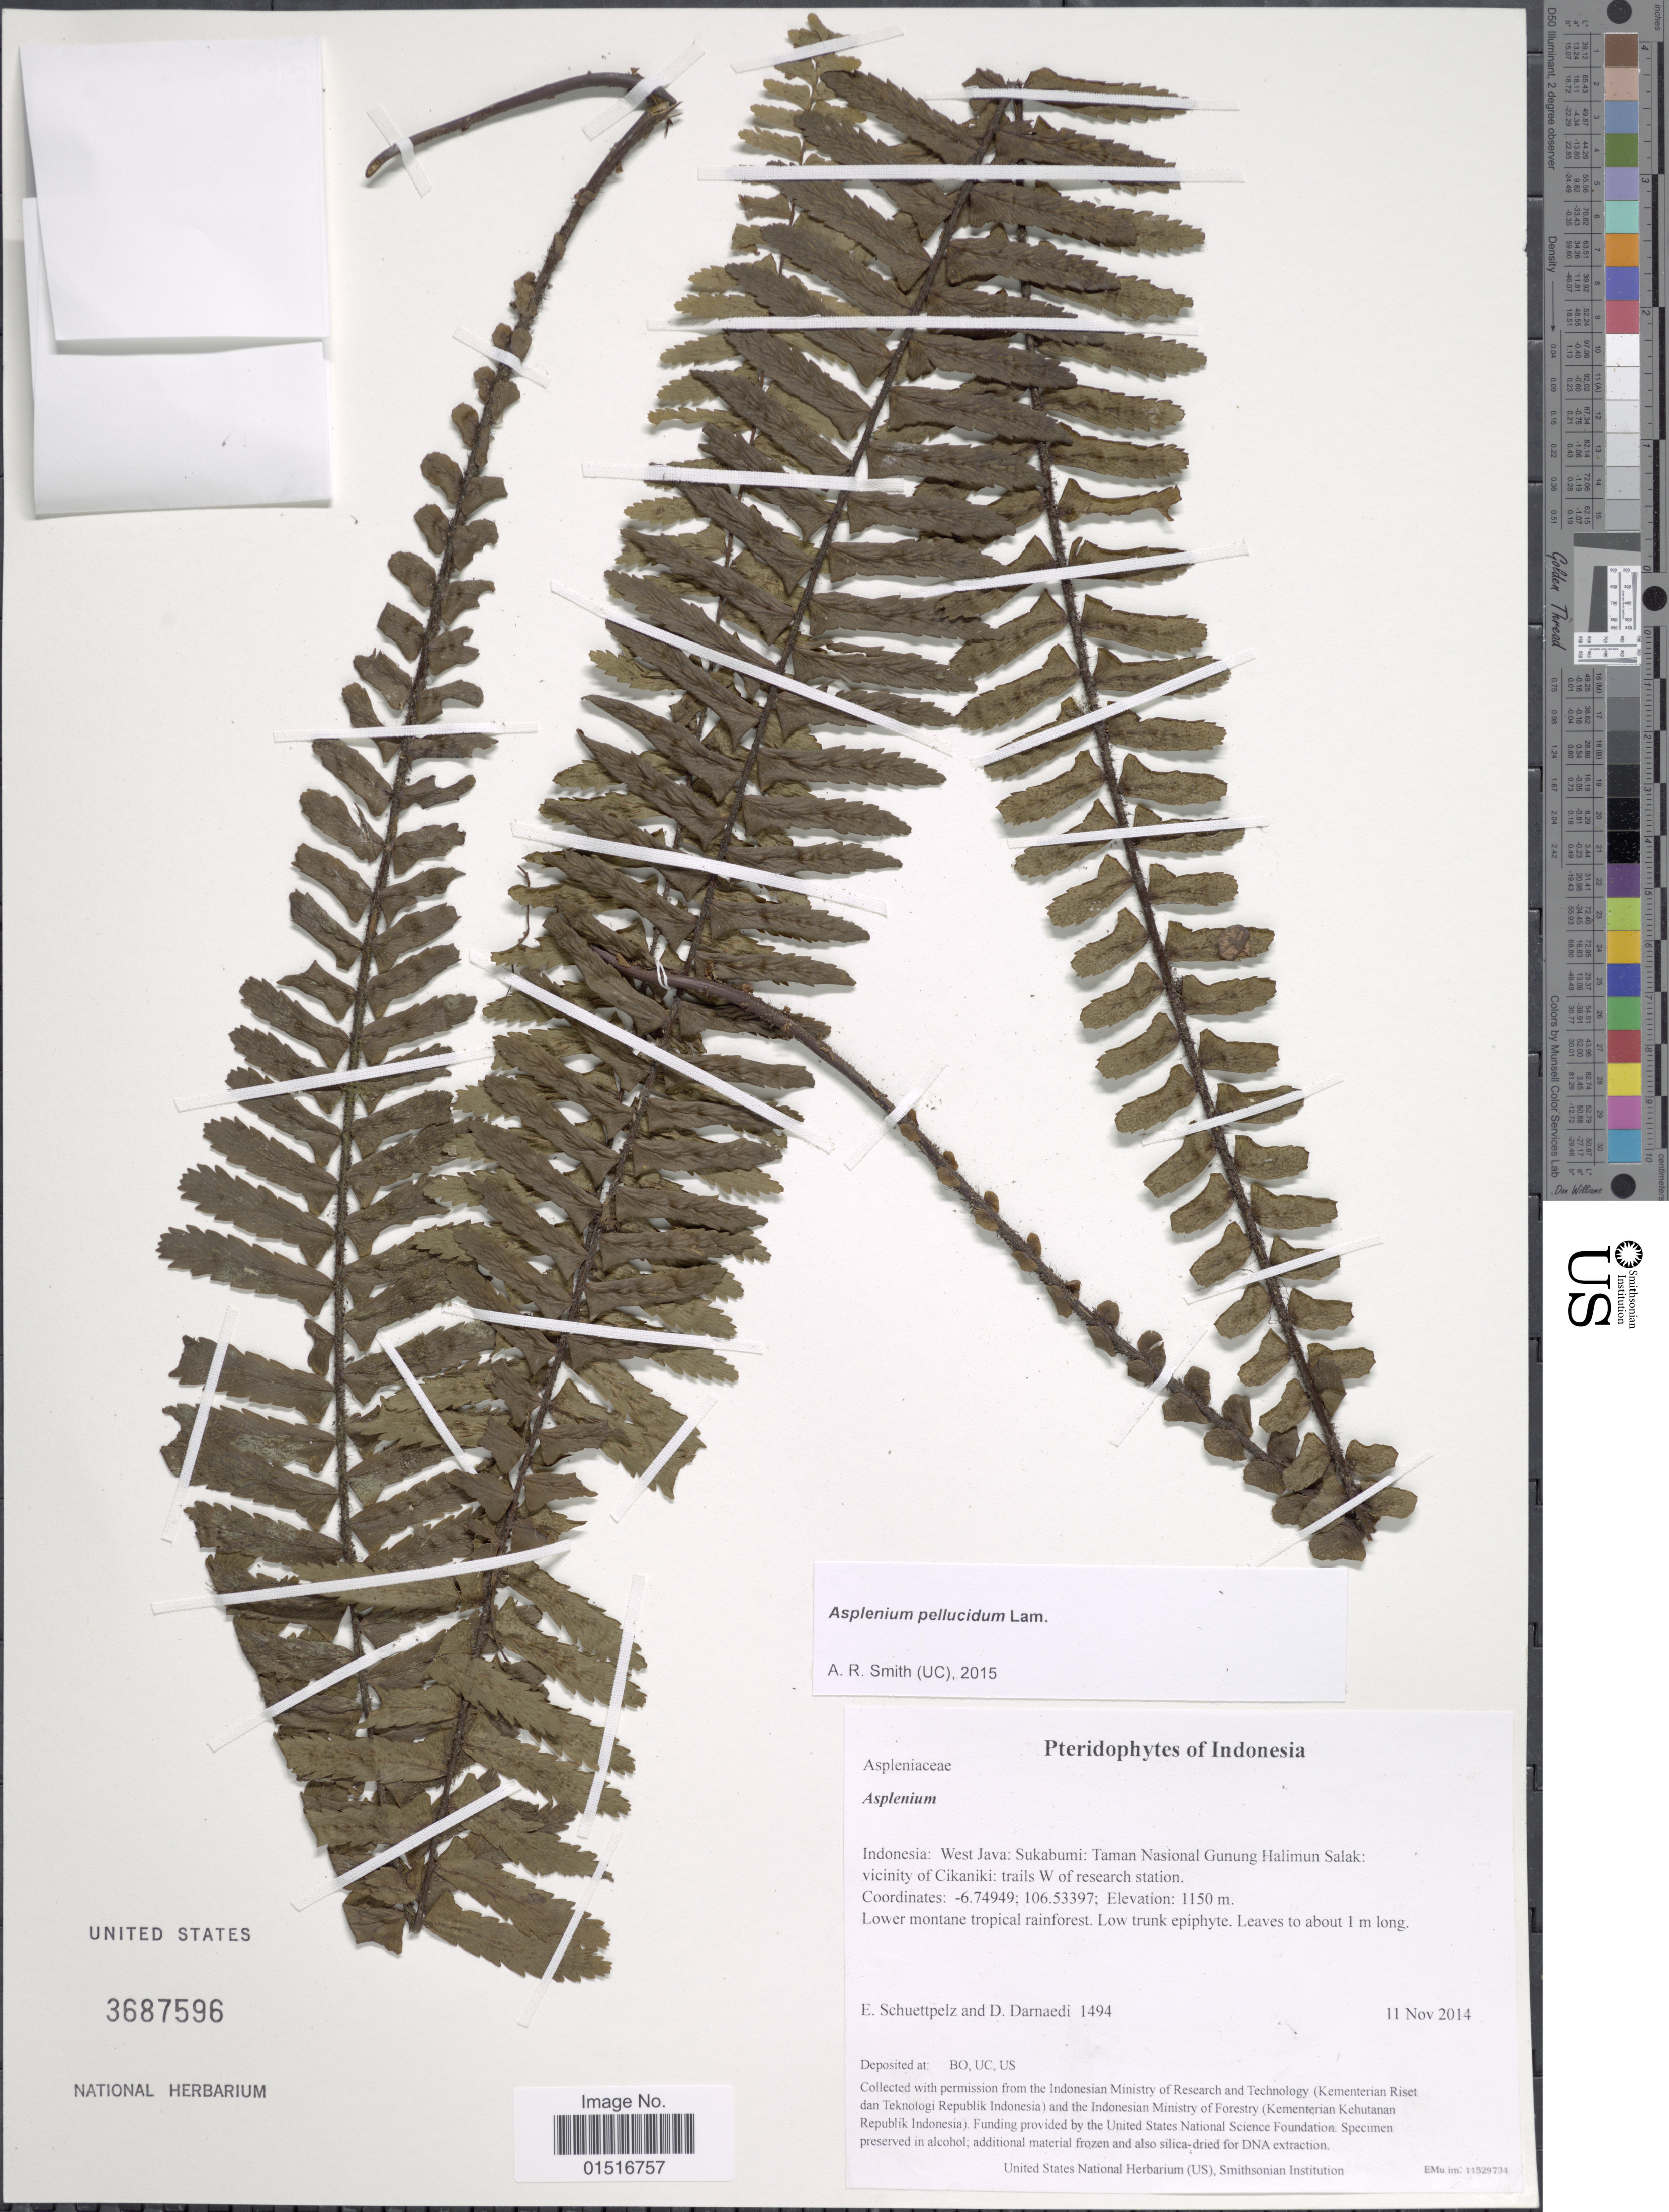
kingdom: Plantae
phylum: Tracheophyta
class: Polypodiopsida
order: Polypodiales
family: Aspleniaceae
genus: Asplenium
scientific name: Asplenium pellucidum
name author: Lam.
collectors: E. Schuettpelz & D. Darnaedi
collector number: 1494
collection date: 2014-11-11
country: Indonesia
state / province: Java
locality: West Java: Sukabumi: Taman Nasional Gunung Haliman Salak: vicinity of Cikaniki: trails W of research station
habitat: Lower montane tropical rainforest.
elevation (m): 1150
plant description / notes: Collected with permission from the Indonesian Ministry of Research and Technology (Kementerian Riset dan Teknologi Republik Indonesia) and the Indonesian Ministry of Forestry (Kementerian Kehutanan Republik Indonesia).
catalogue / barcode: US 3687596